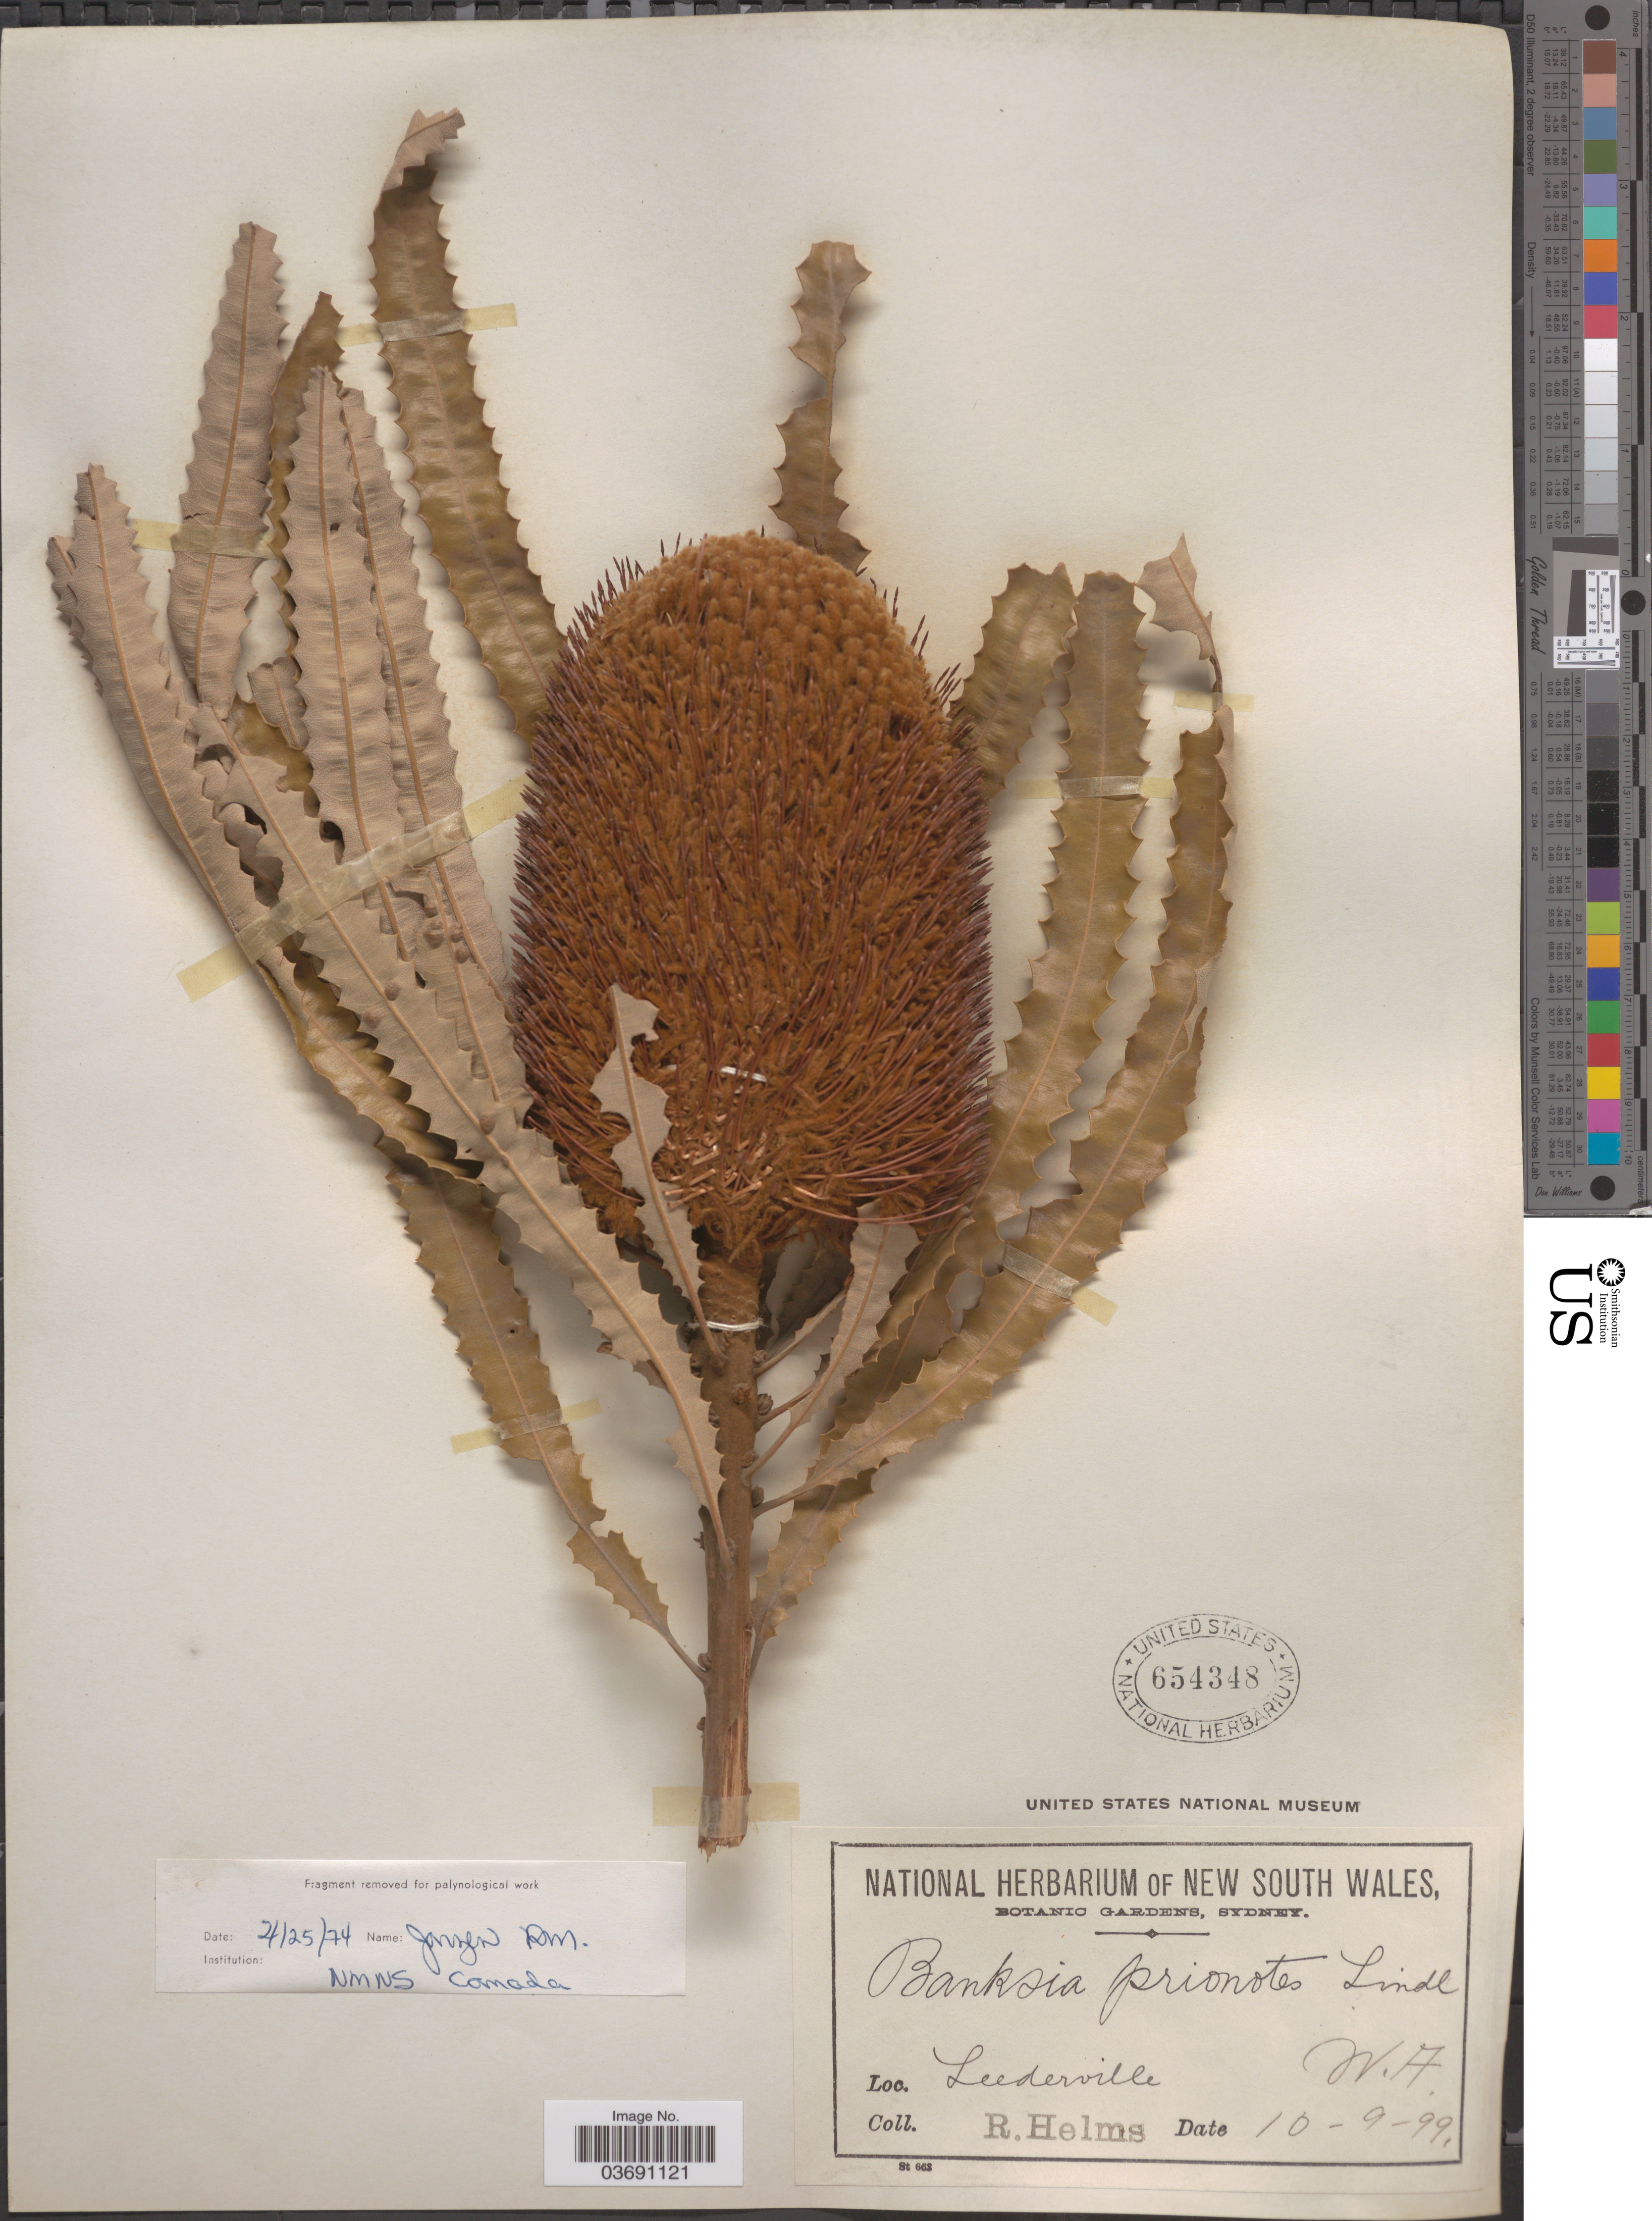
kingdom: Plantae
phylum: Tracheophyta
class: Magnoliopsida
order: Proteales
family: Proteaceae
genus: Banksia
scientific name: Banksia prionotes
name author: Lindl.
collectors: R. Helms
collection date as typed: Transcribed d/m/y: 10/9/99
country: Australia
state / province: Western Australia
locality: Leederville.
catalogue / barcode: US 654348